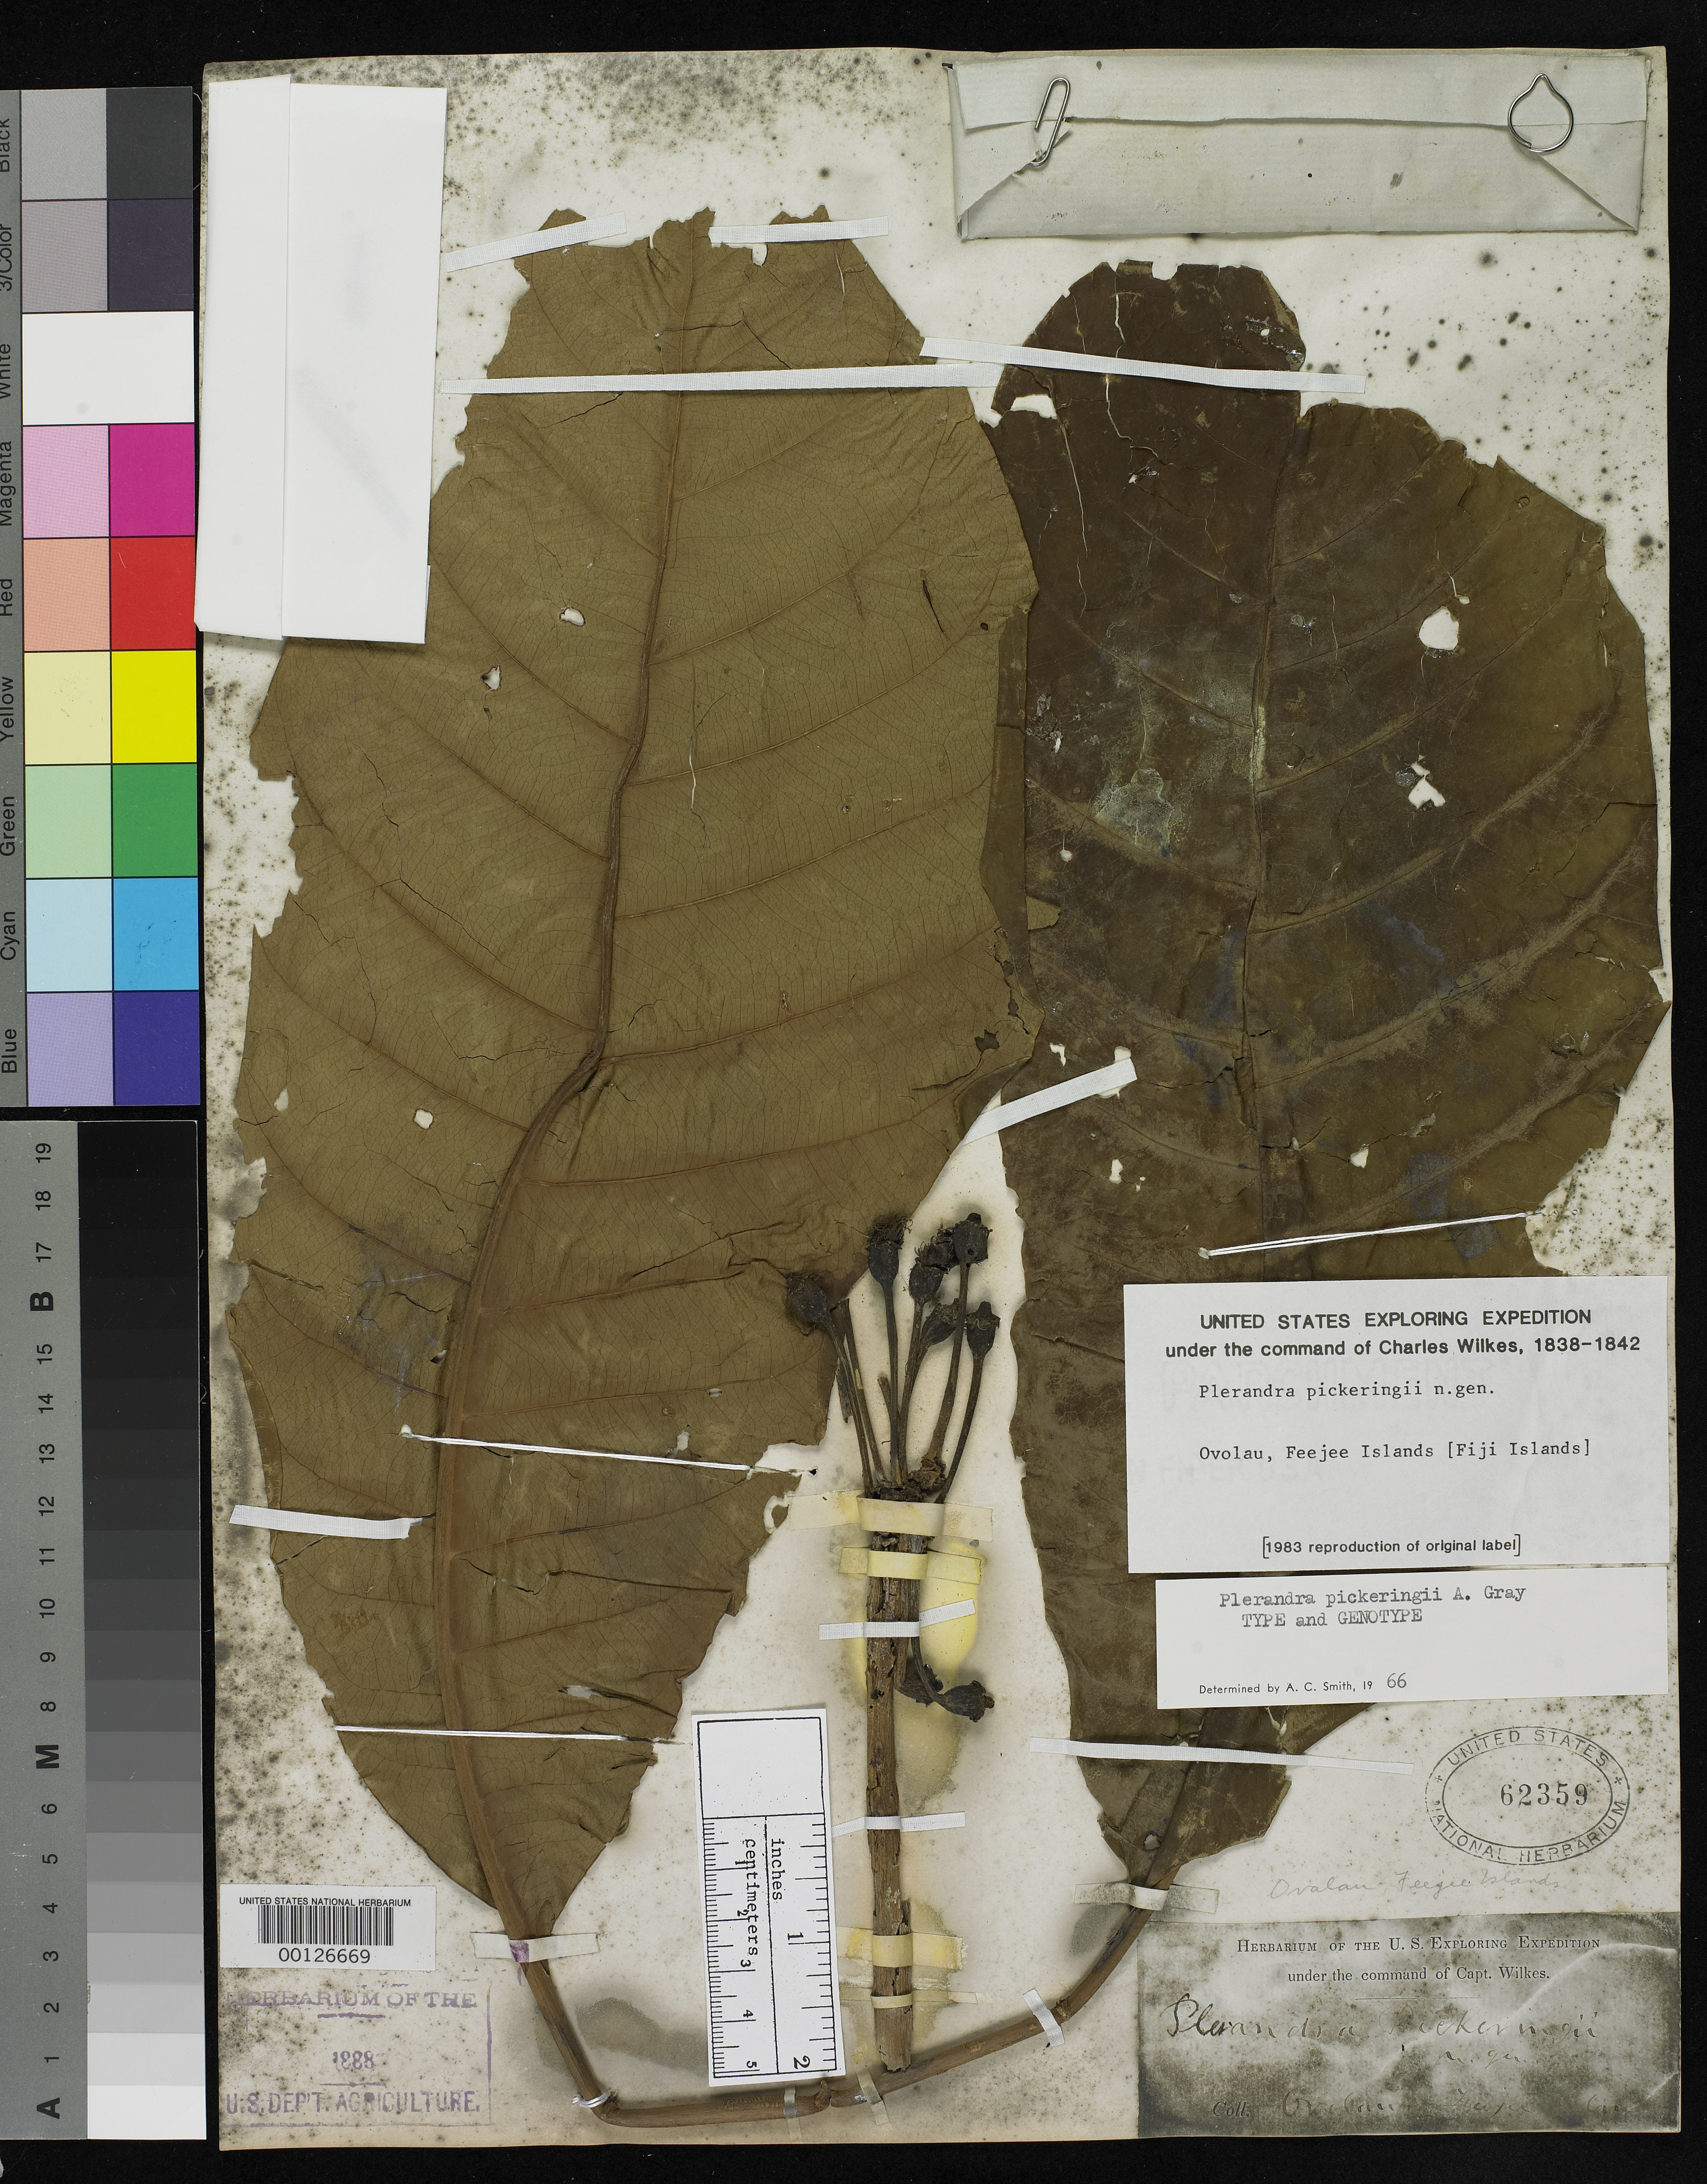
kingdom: Plantae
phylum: Tracheophyta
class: Magnoliopsida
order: Apiales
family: Araliaceae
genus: Plerandra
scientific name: Plerandra pickeringii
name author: A. Gray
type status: Holotype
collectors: Wilkes Explor. Exped.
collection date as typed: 1838 to -- --- 1842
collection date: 1838/1842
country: Fiji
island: Ovalau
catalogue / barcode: US 62359